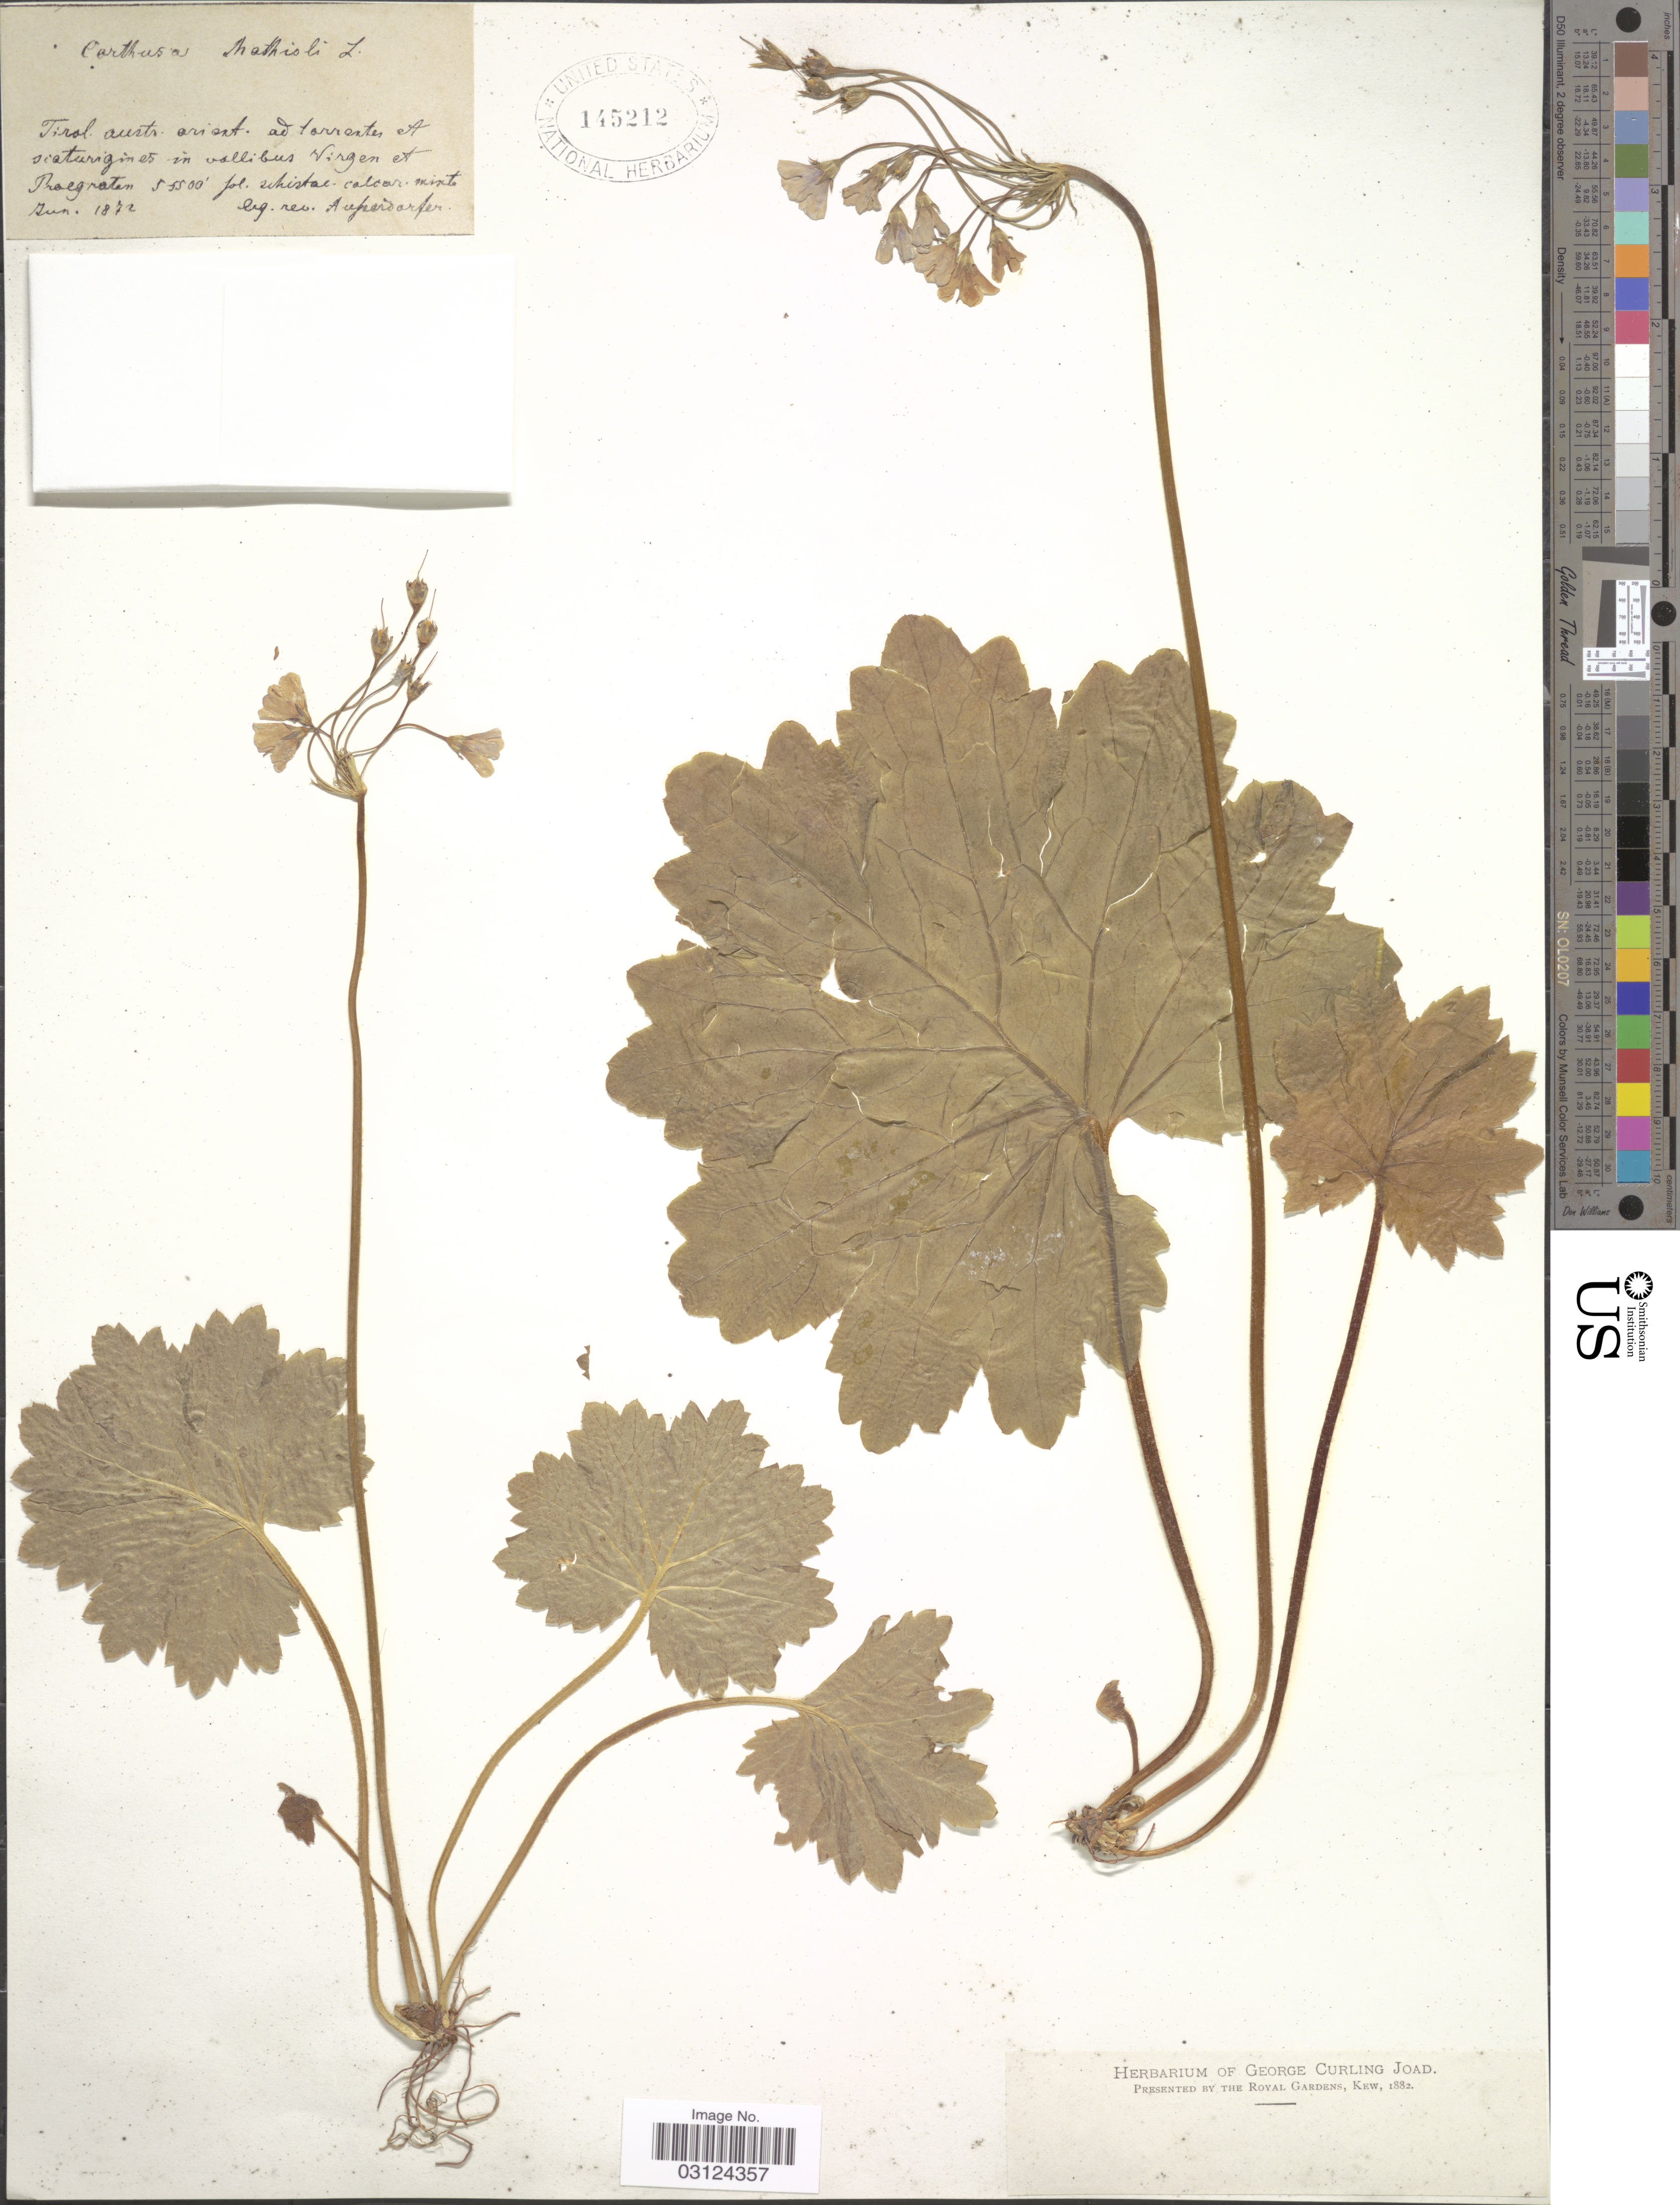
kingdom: Plantae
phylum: Tracheophyta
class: Magnoliopsida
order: Ericales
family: Primulaceae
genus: Cortusa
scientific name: Cortusa matthioli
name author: L.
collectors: A. Ausserdorfer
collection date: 1872-06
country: Austria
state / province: Tirol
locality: Tirol austr. orient. ad torrentes et siaturigines in vallibus Virgen et Praegraten.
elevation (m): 1524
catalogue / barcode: US 145212